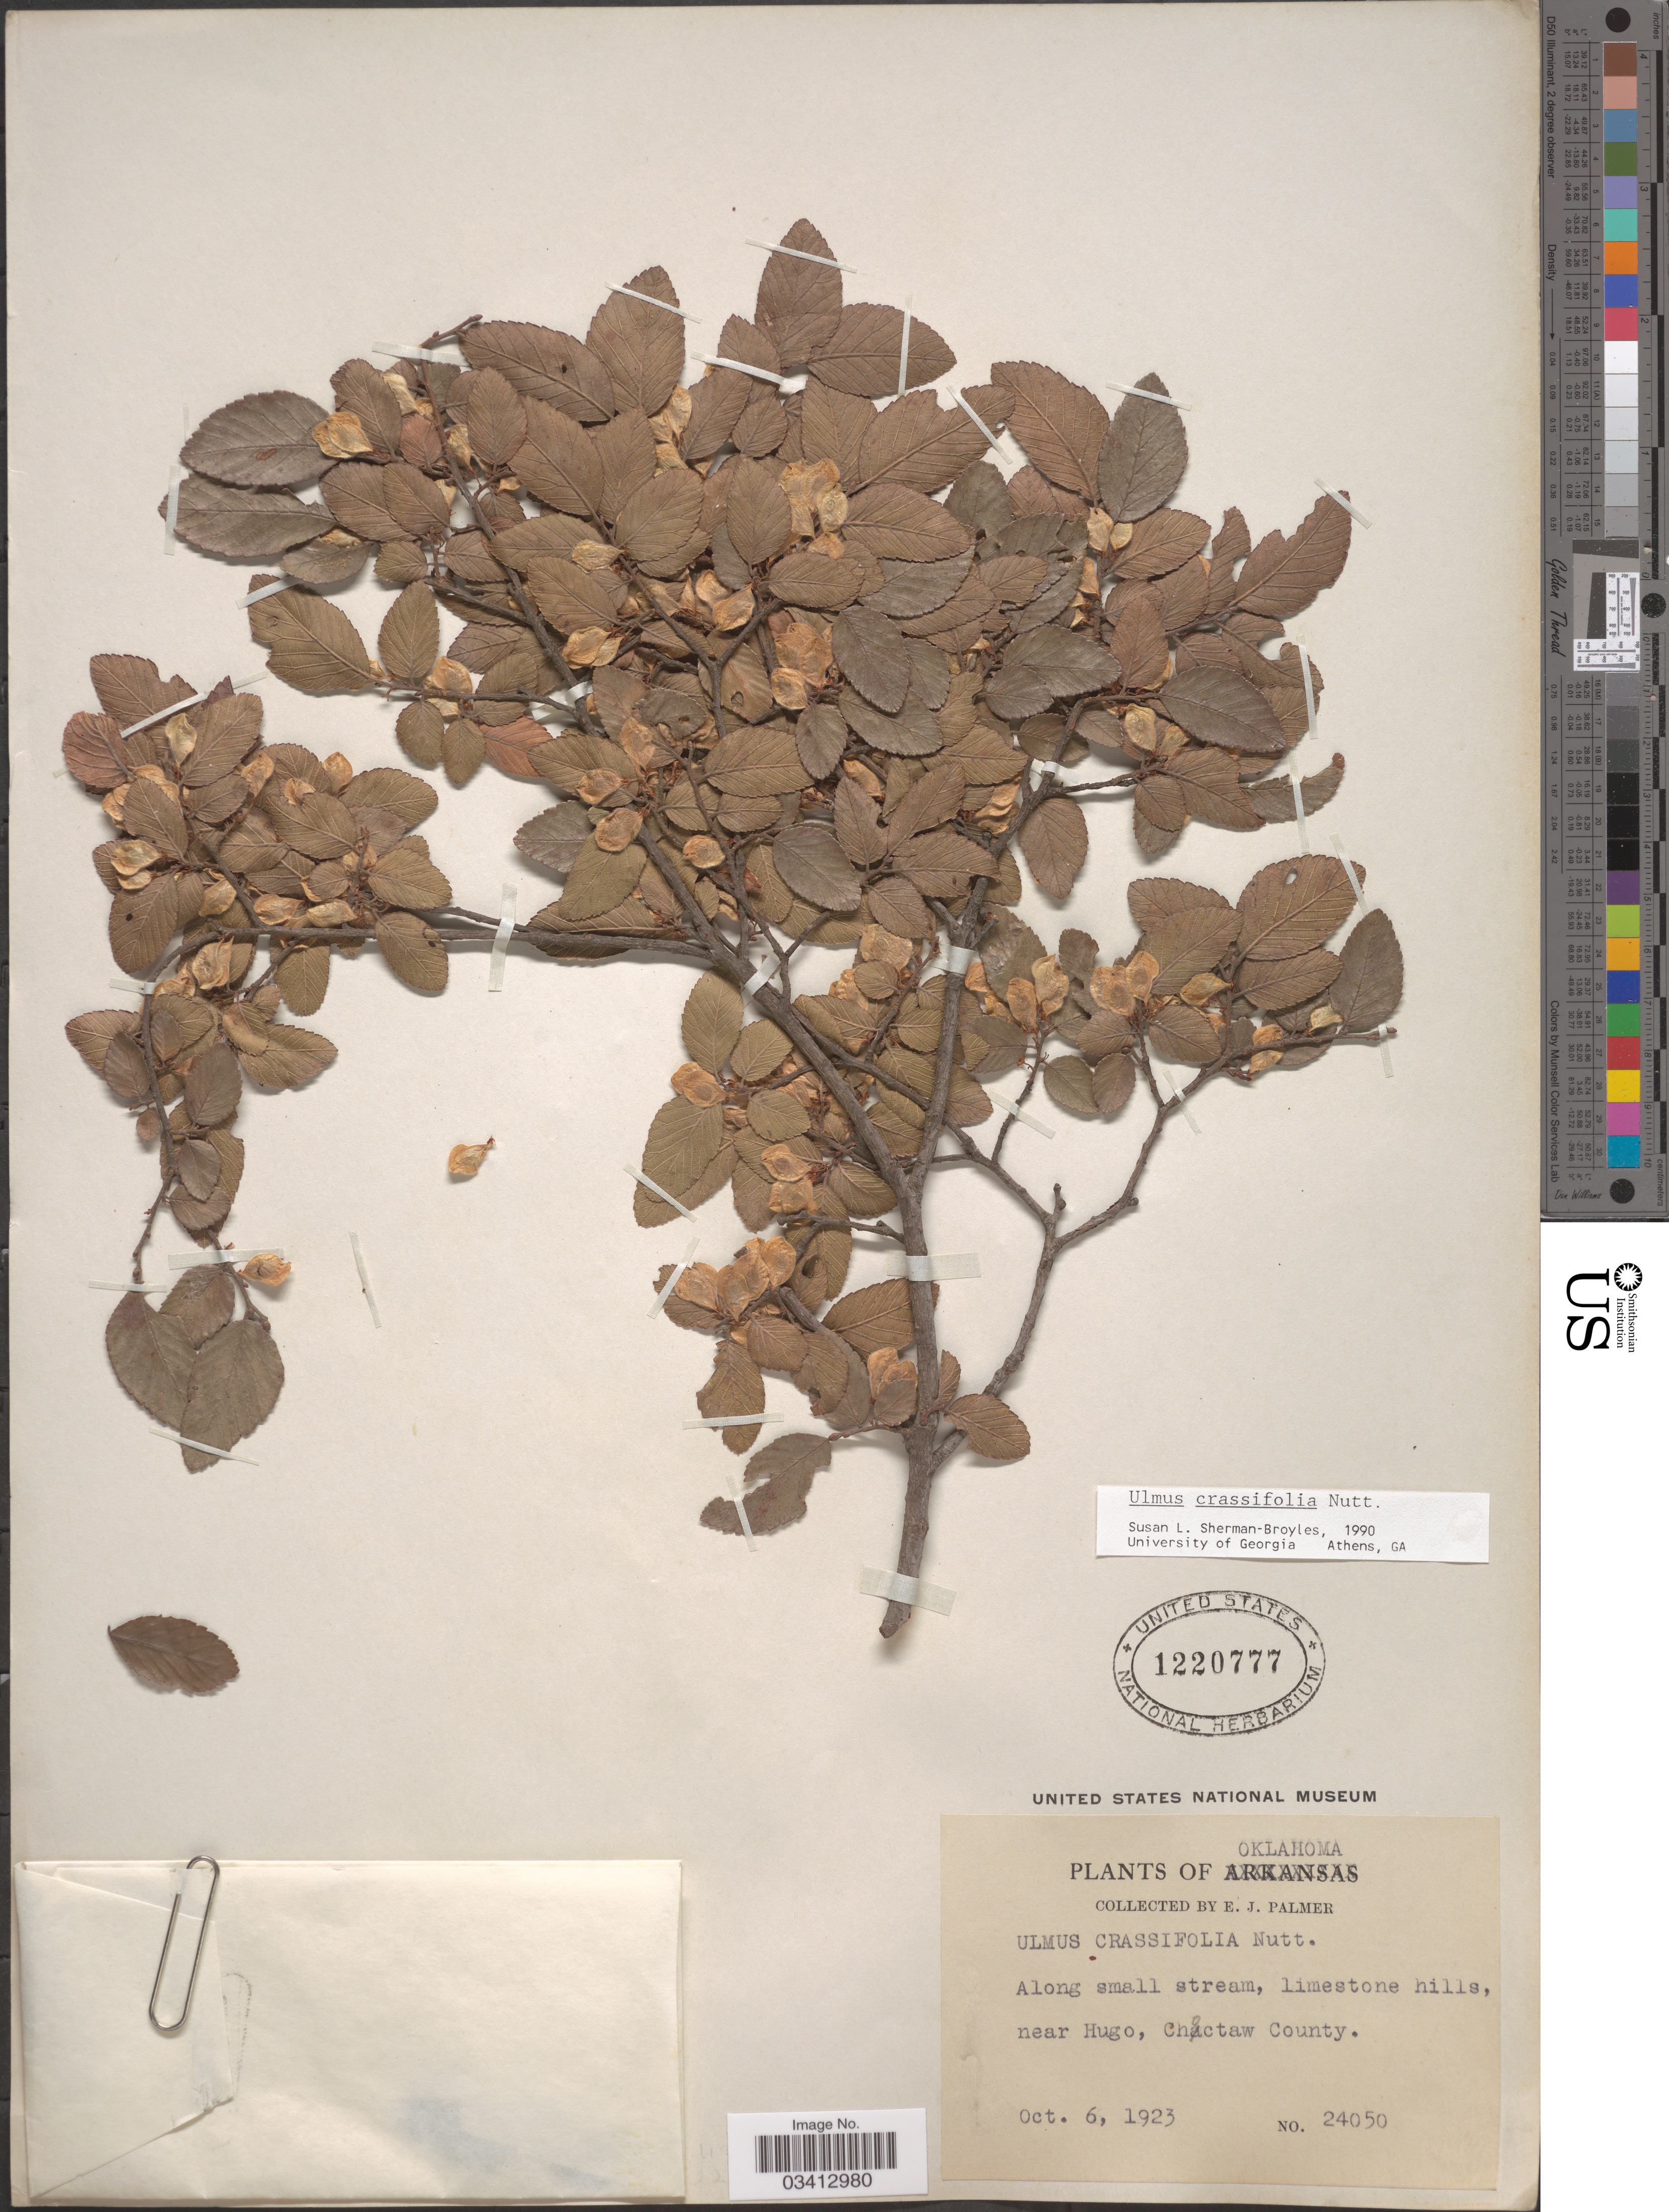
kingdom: Plantae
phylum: Tracheophyta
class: Magnoliopsida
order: Rosales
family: Ulmaceae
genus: Ulmus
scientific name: Ulmus crassifolia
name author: Nutt.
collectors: E. J. Palmer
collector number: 24050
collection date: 1923-10-06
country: United States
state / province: Oklahoma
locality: Along small stream, limestone hills, near Hugo, Choctaw County.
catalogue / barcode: US 1220777